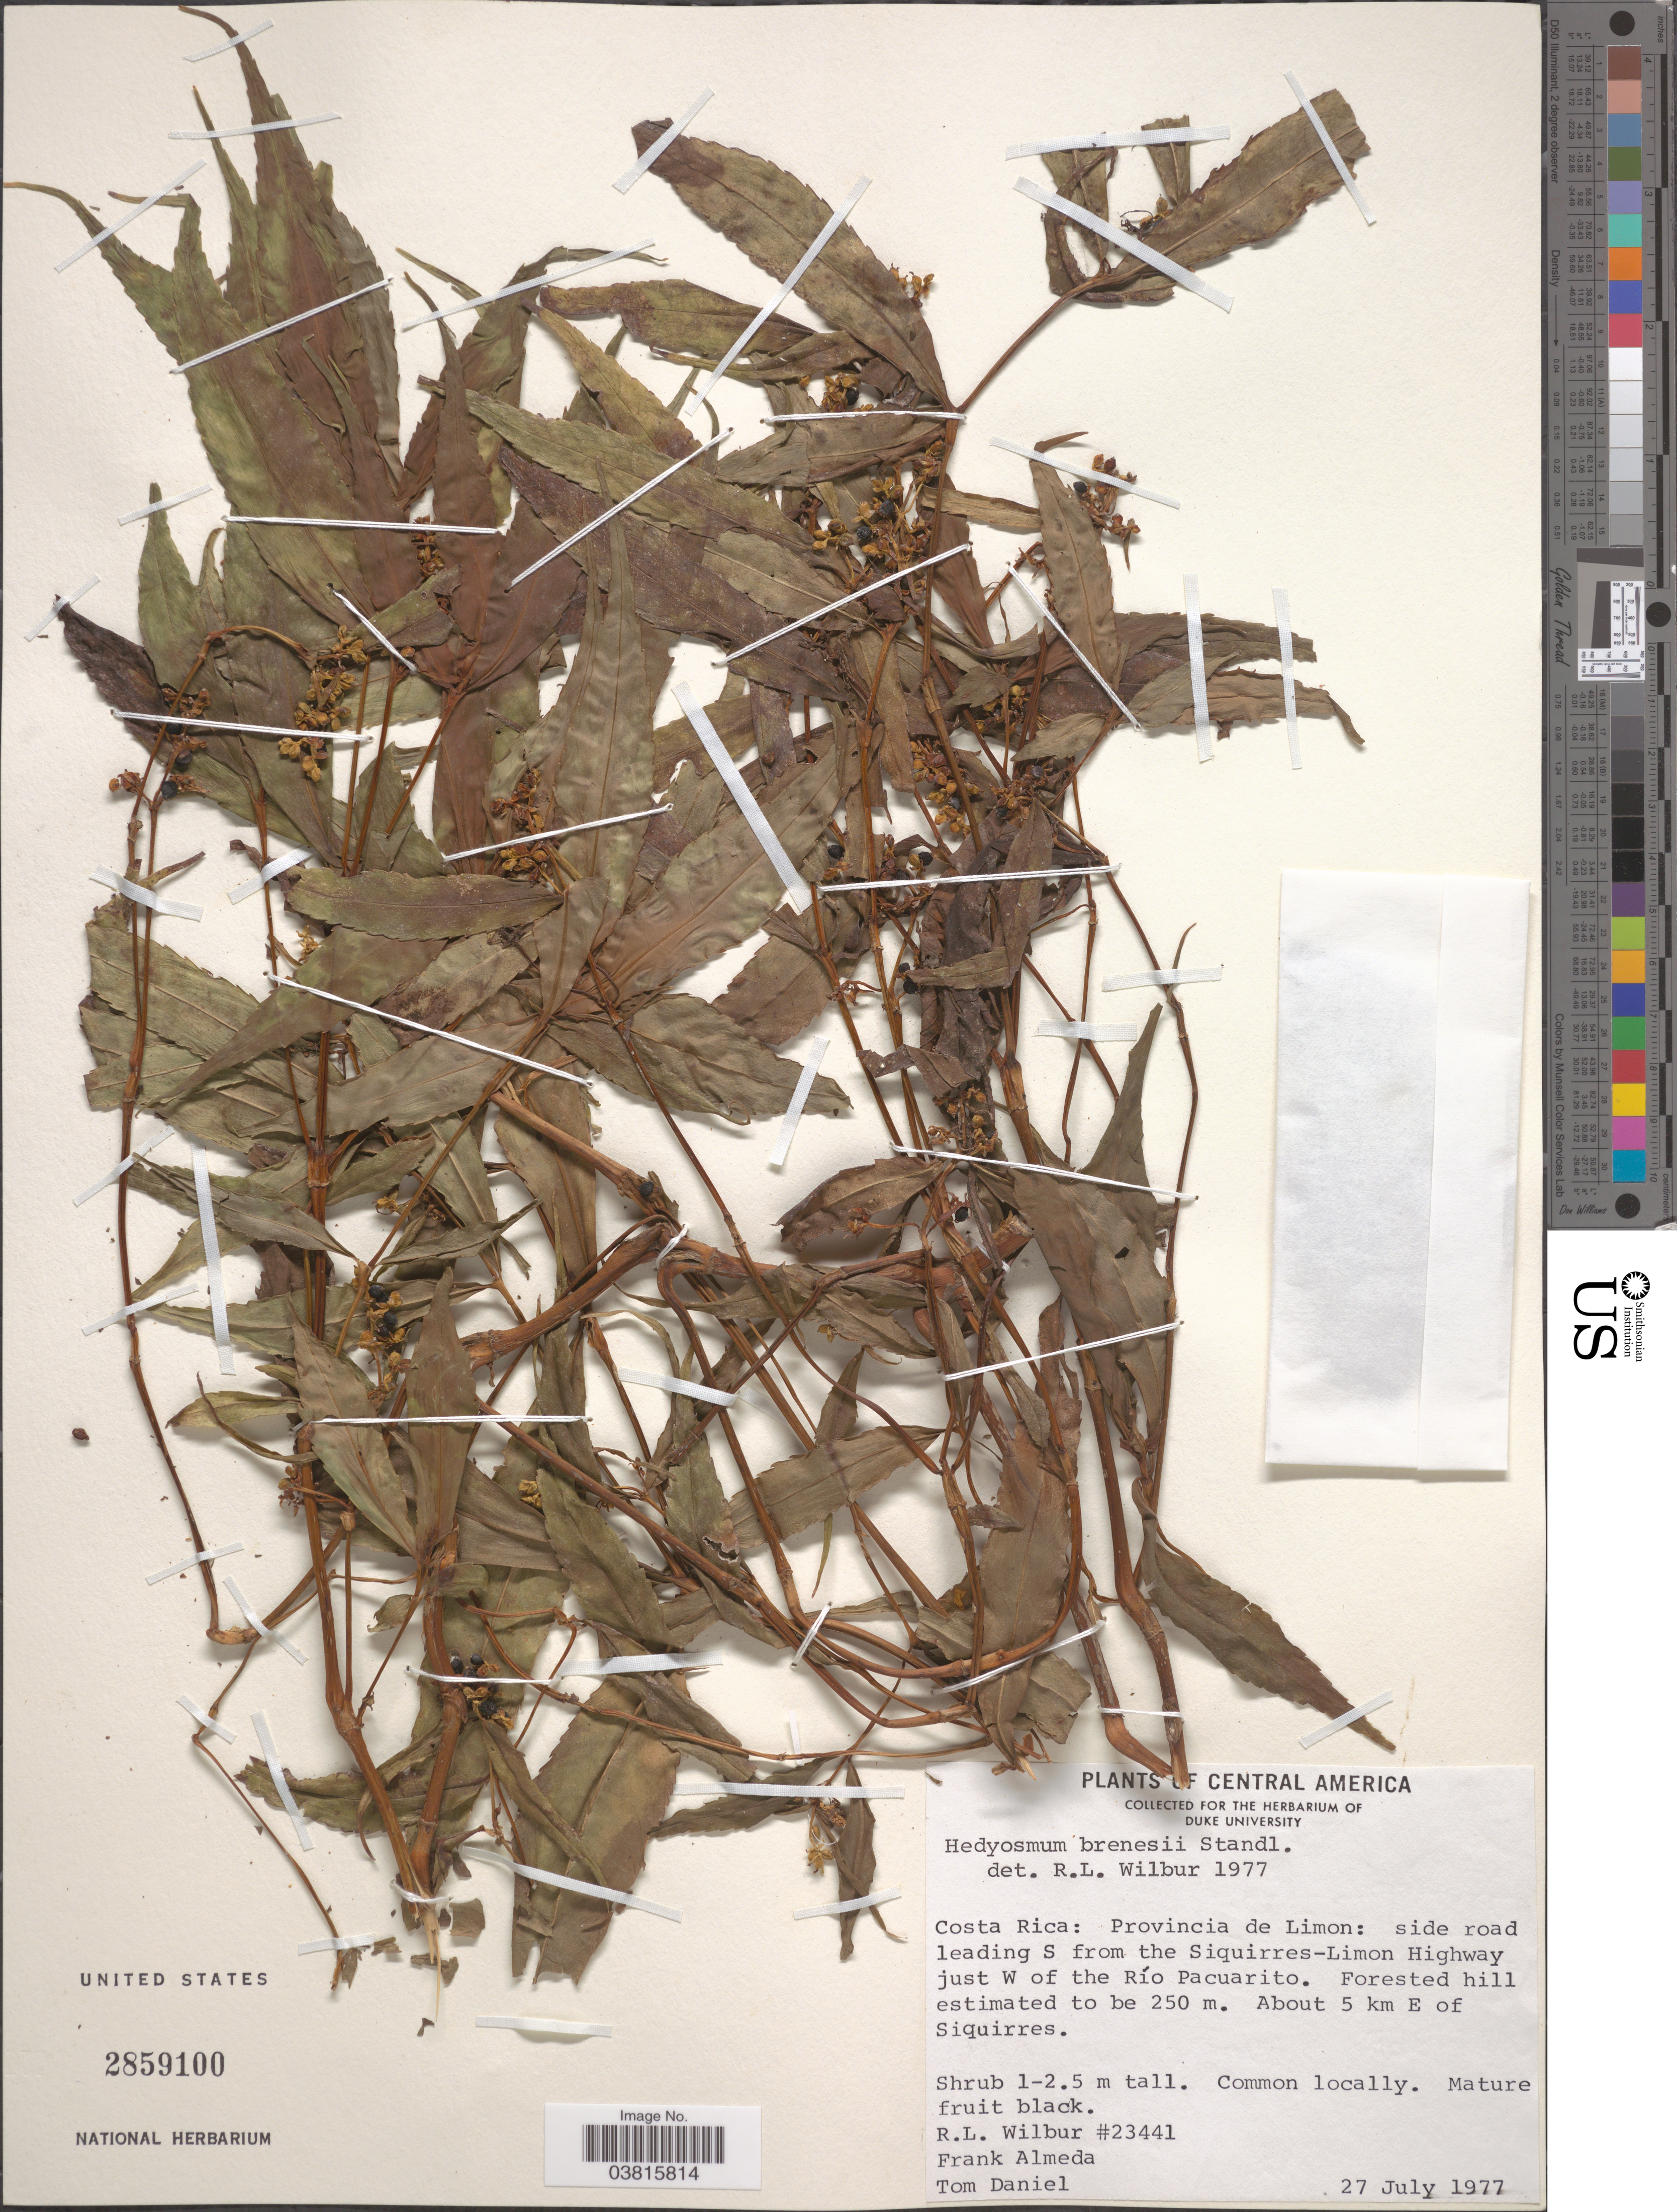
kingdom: Plantae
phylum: Tracheophyta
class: Magnoliopsida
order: Chloranthales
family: Chloranthaceae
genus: Hedyosmum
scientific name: Hedyosmum brenesii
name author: Standl.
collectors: R. L. Wilbur, F. Almeda & T. Daniel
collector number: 23441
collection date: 1977-07-27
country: Costa Rica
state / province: Limón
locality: Central America. Side road leading S from the Siquirres-Limon Highway just W of the Río Pacuarito. About 5 km E of Siquirres.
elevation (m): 250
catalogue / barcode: US 2859100